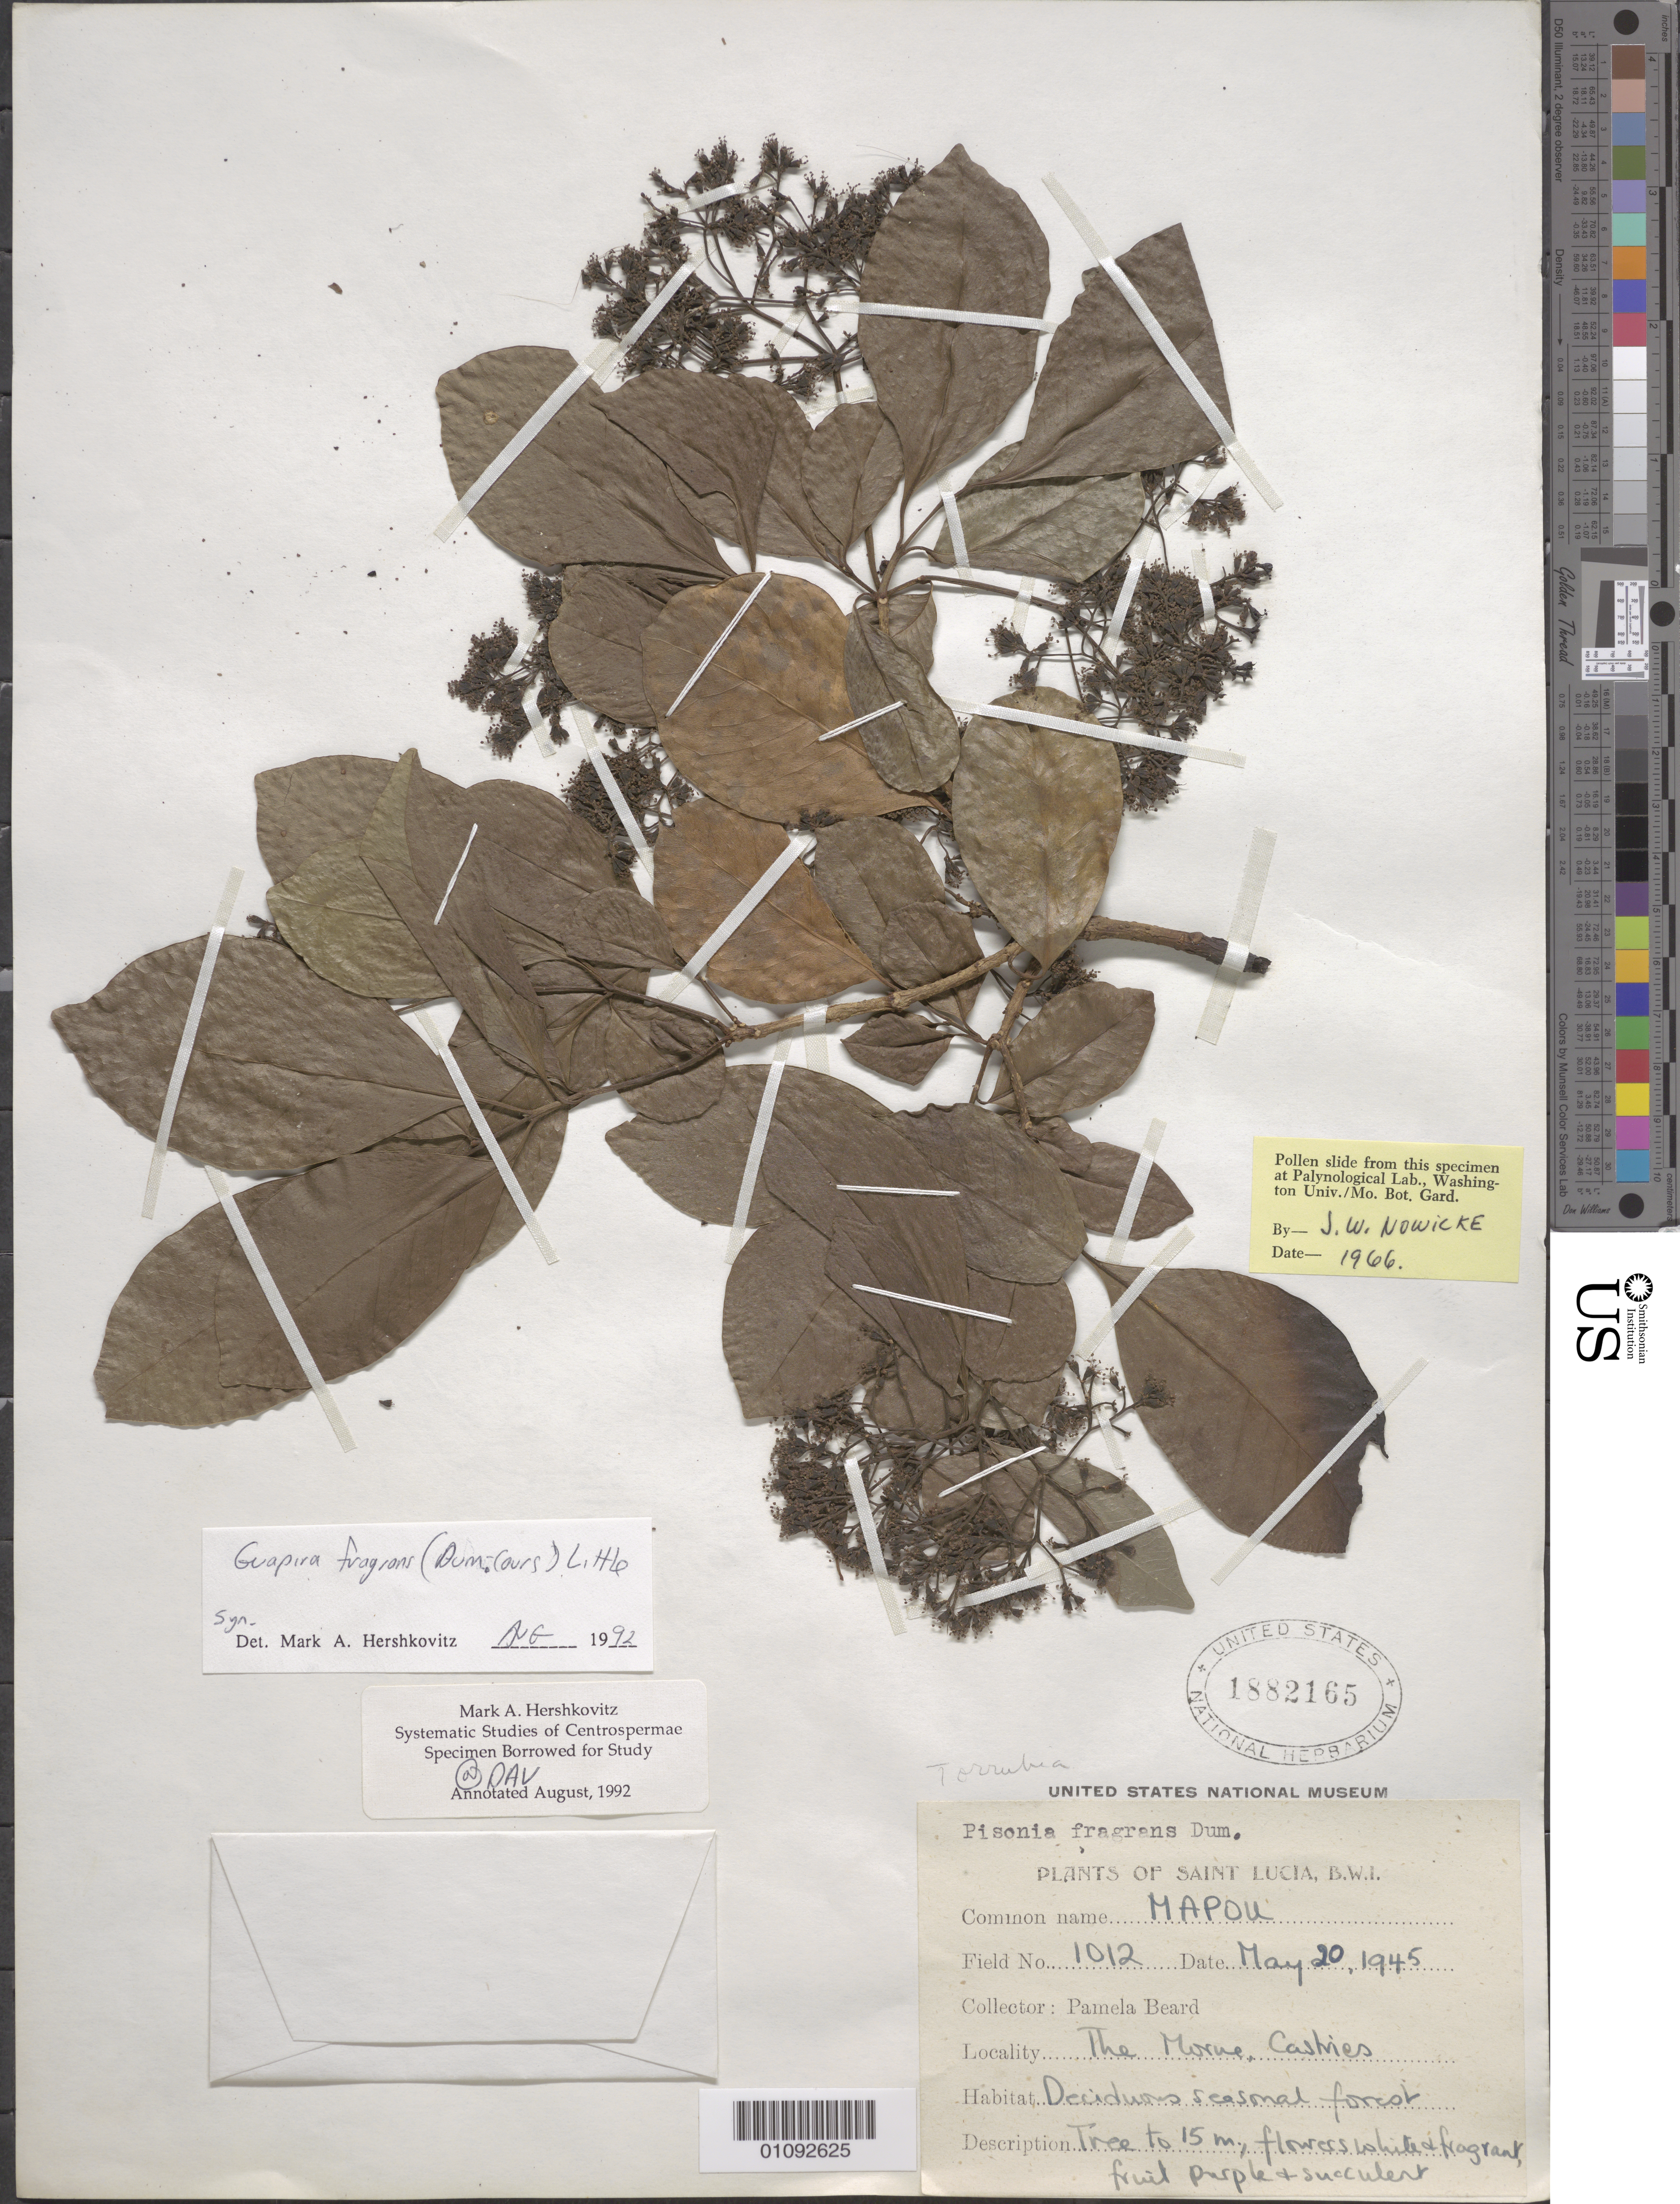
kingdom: Plantae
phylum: Tracheophyta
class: Magnoliopsida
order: Caryophyllales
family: Nyctaginaceae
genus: Guapira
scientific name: Guapira fragrans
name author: (Dum. Cours.) Little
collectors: P. Beard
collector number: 1012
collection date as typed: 20 May 1945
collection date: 1945-05-20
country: St. Lucia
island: St. Lucia I.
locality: The Movue(?), Castries.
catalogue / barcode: US 1882165